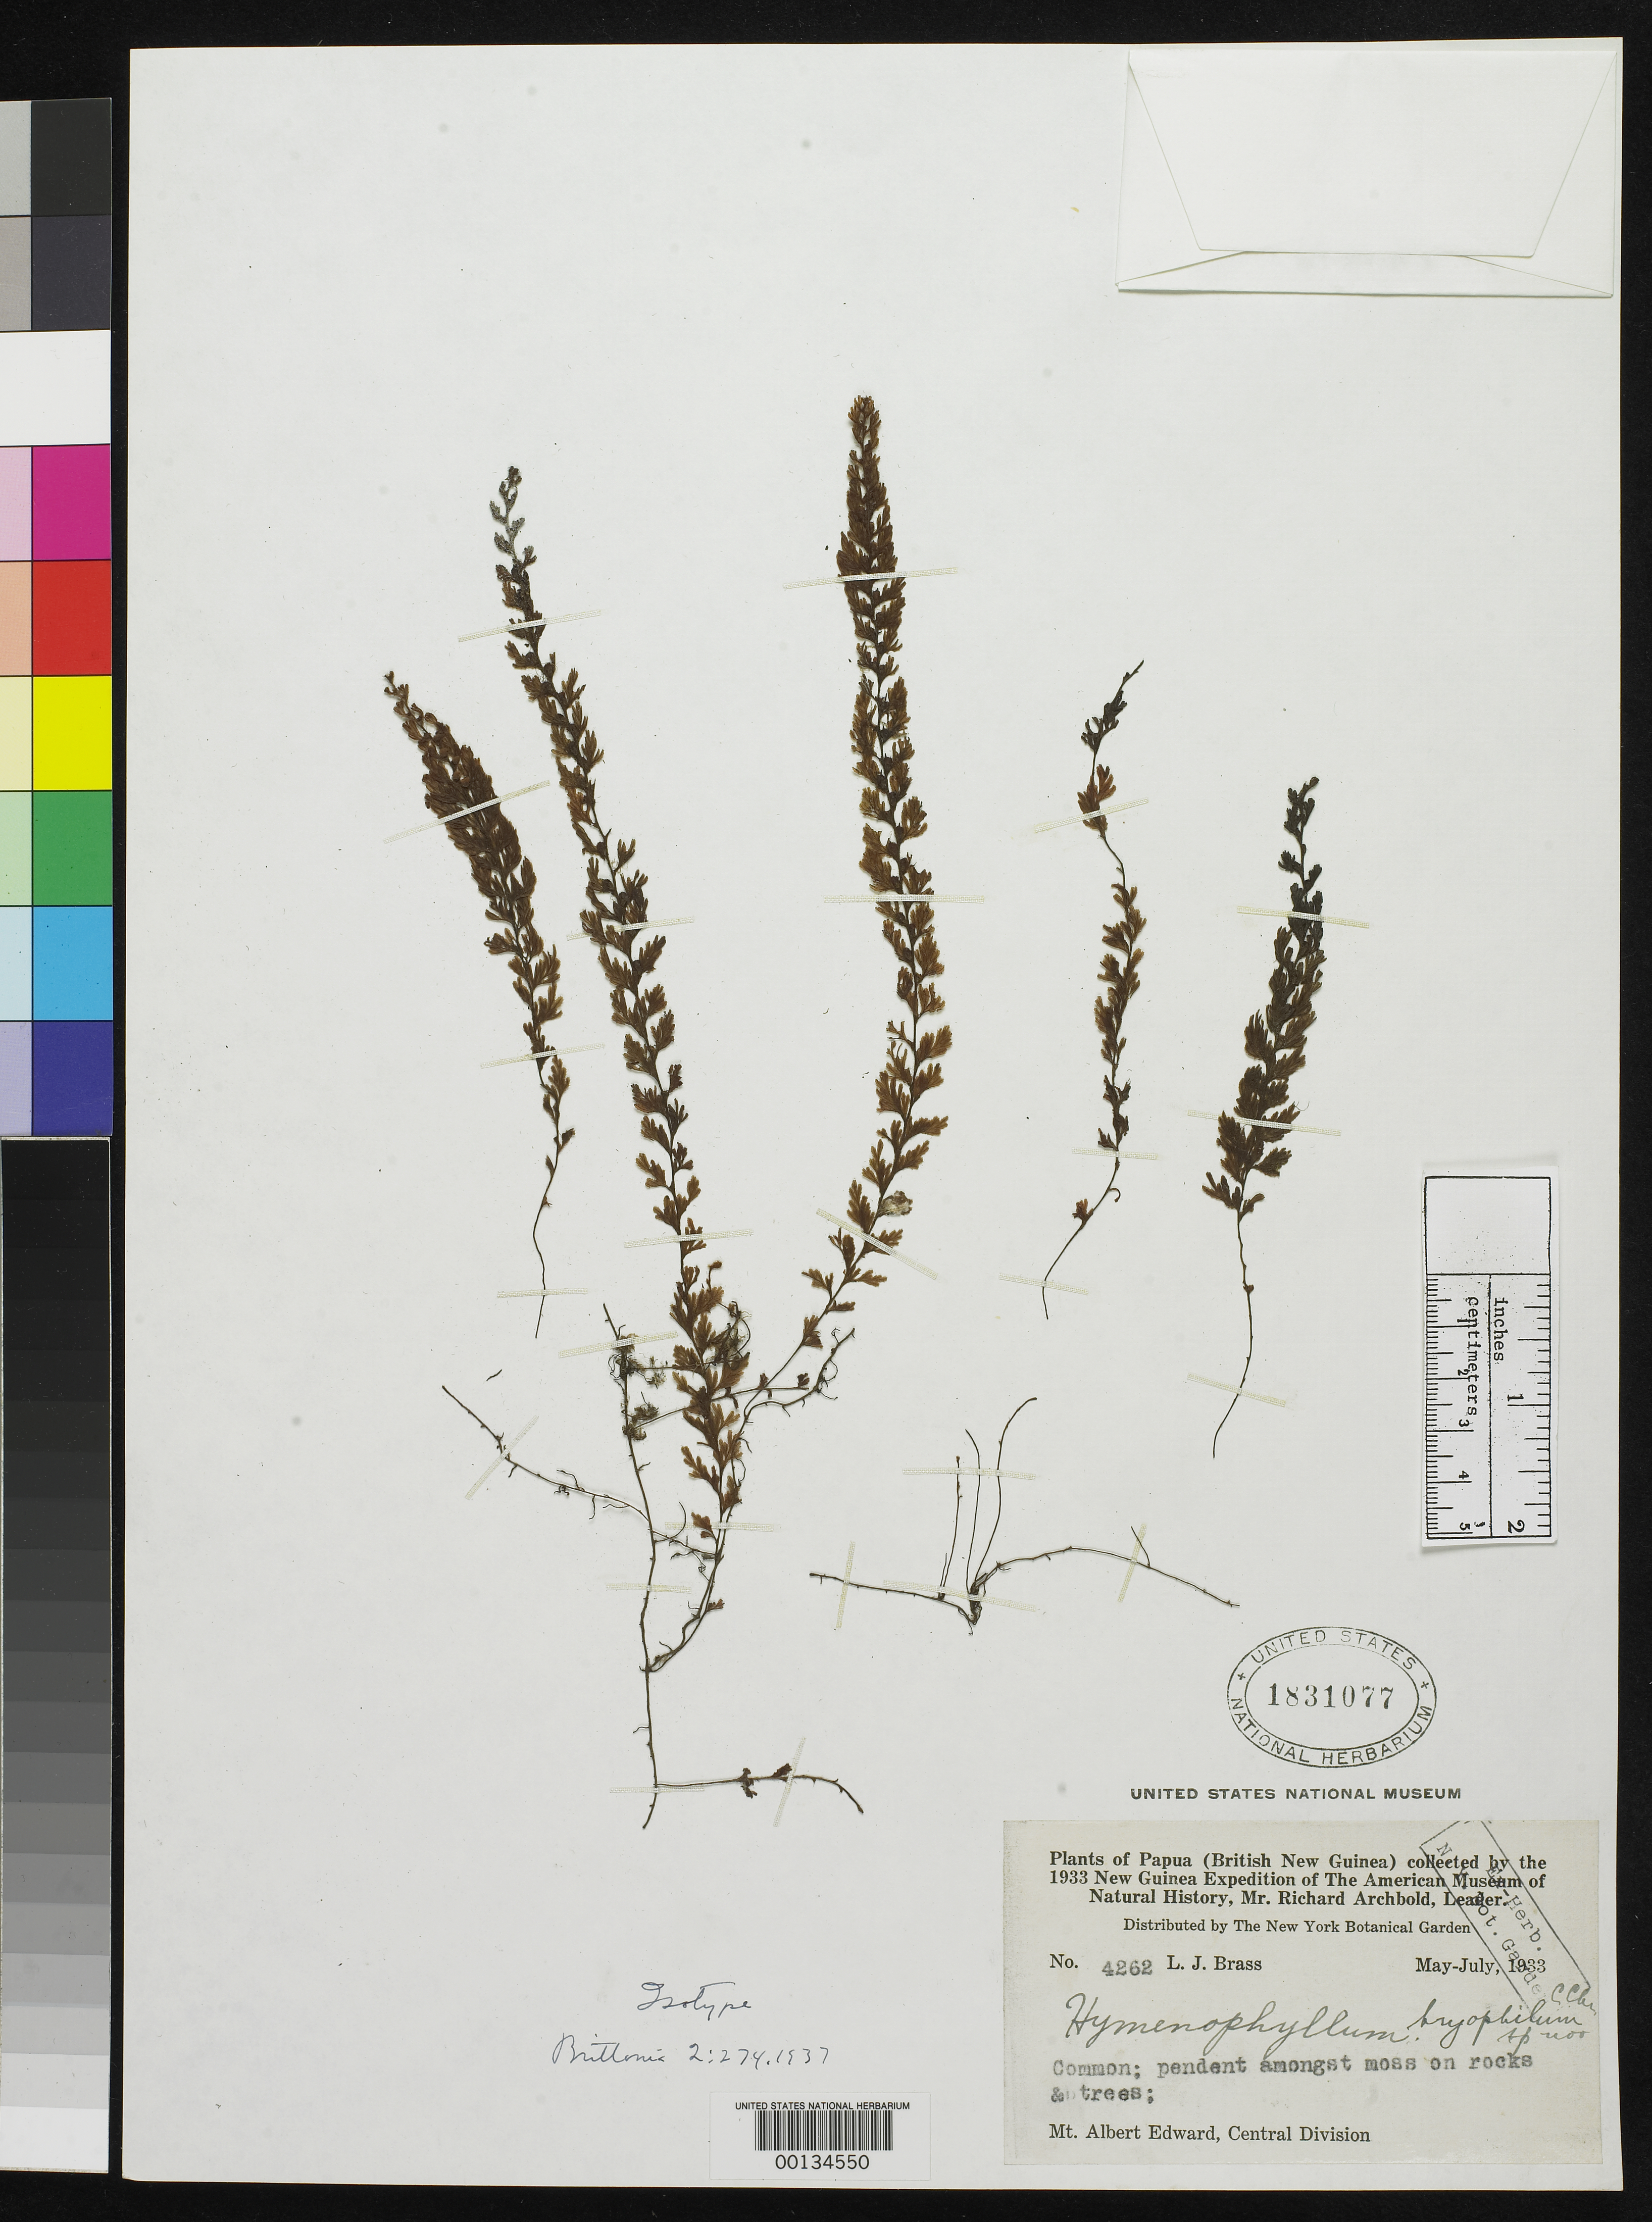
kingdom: Plantae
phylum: Tracheophyta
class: Polypodiopsida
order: Hymenophyllales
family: Hymenophyllaceae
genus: Hymenophyllum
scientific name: Hymenophyllum bryophilum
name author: C. Chr.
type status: Type Collection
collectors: L. J. Brass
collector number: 4262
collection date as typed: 18 Jun 1933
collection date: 1933-06-18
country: Papua New Guinea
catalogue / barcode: US 1831077